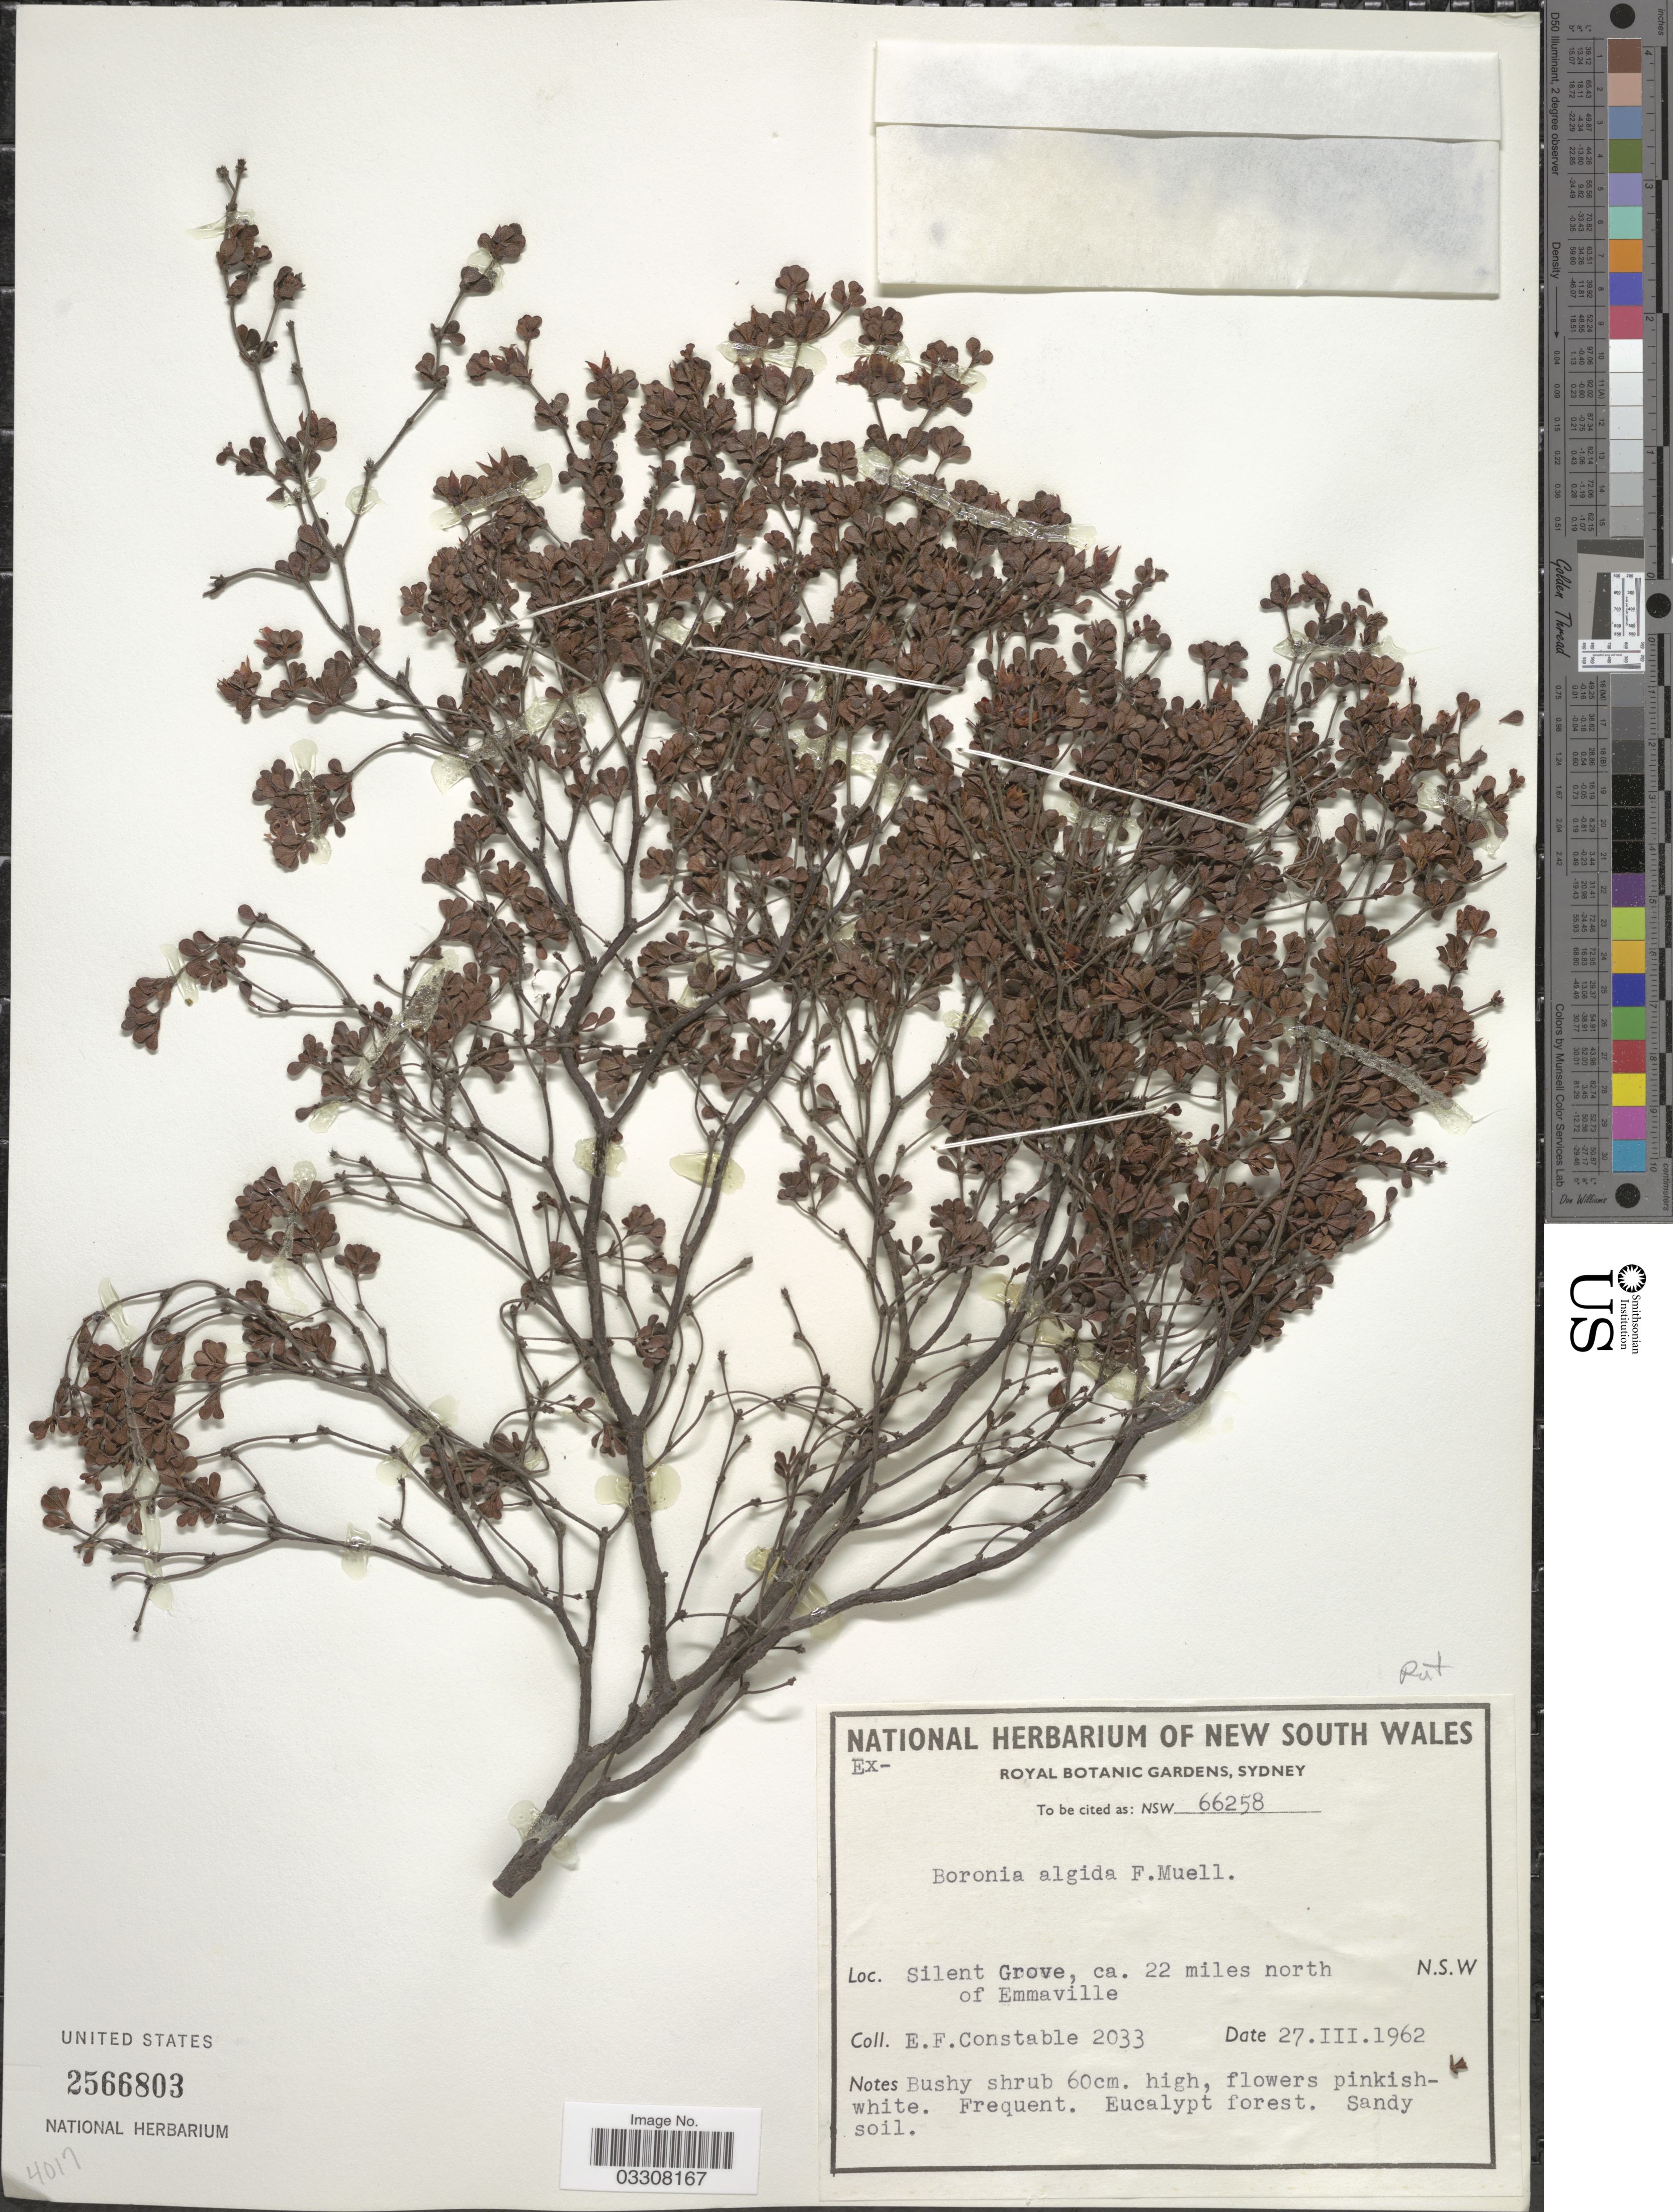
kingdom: Plantae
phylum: Tracheophyta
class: Magnoliopsida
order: Sapindales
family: Rutaceae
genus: Boronia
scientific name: Boronia algida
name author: F. Muell.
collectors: E. F. Constable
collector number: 2033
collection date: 1962-03-27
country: Australia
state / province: New South Wales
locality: Silent Grove, ca. 22 miles north of Emmaville.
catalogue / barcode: US 2566803